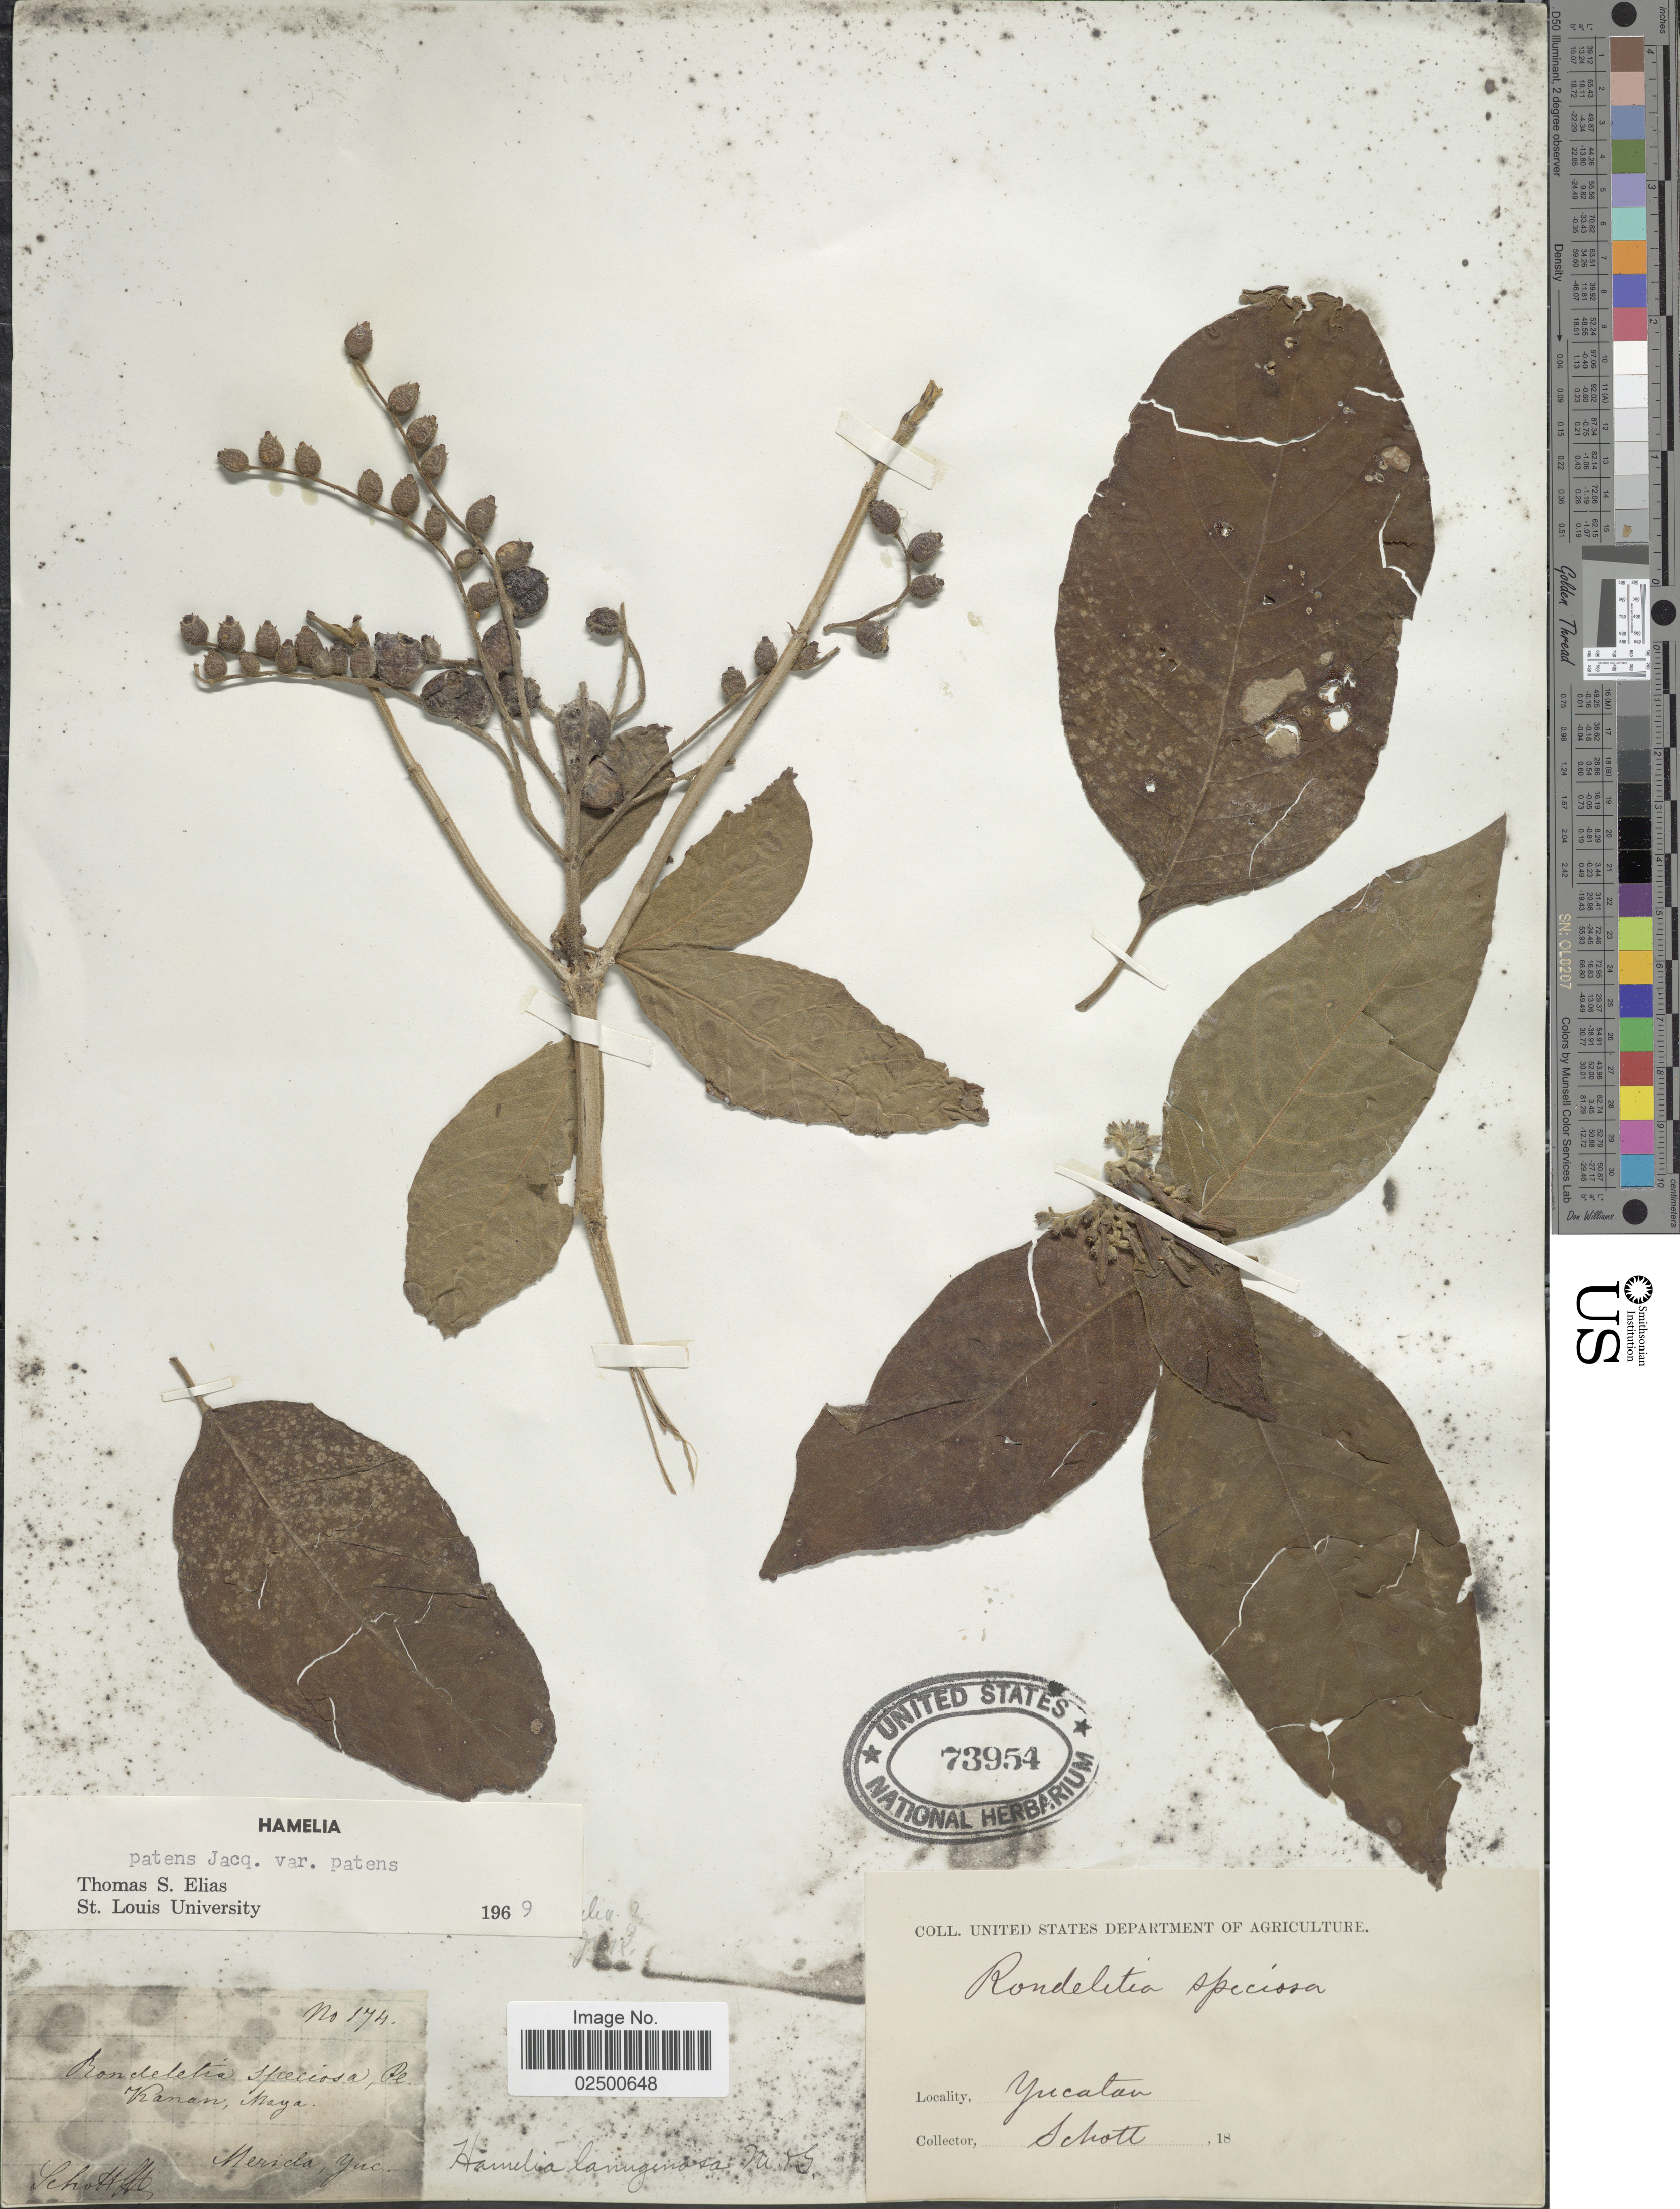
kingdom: Plantae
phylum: Tracheophyta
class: Magnoliopsida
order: Gentianales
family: Rubiaceae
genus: Hamelia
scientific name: Hamelia patens var. patens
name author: Jacq.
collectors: Schott, --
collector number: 174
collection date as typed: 18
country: Mexico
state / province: Yucatán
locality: Merida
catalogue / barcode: US 73954